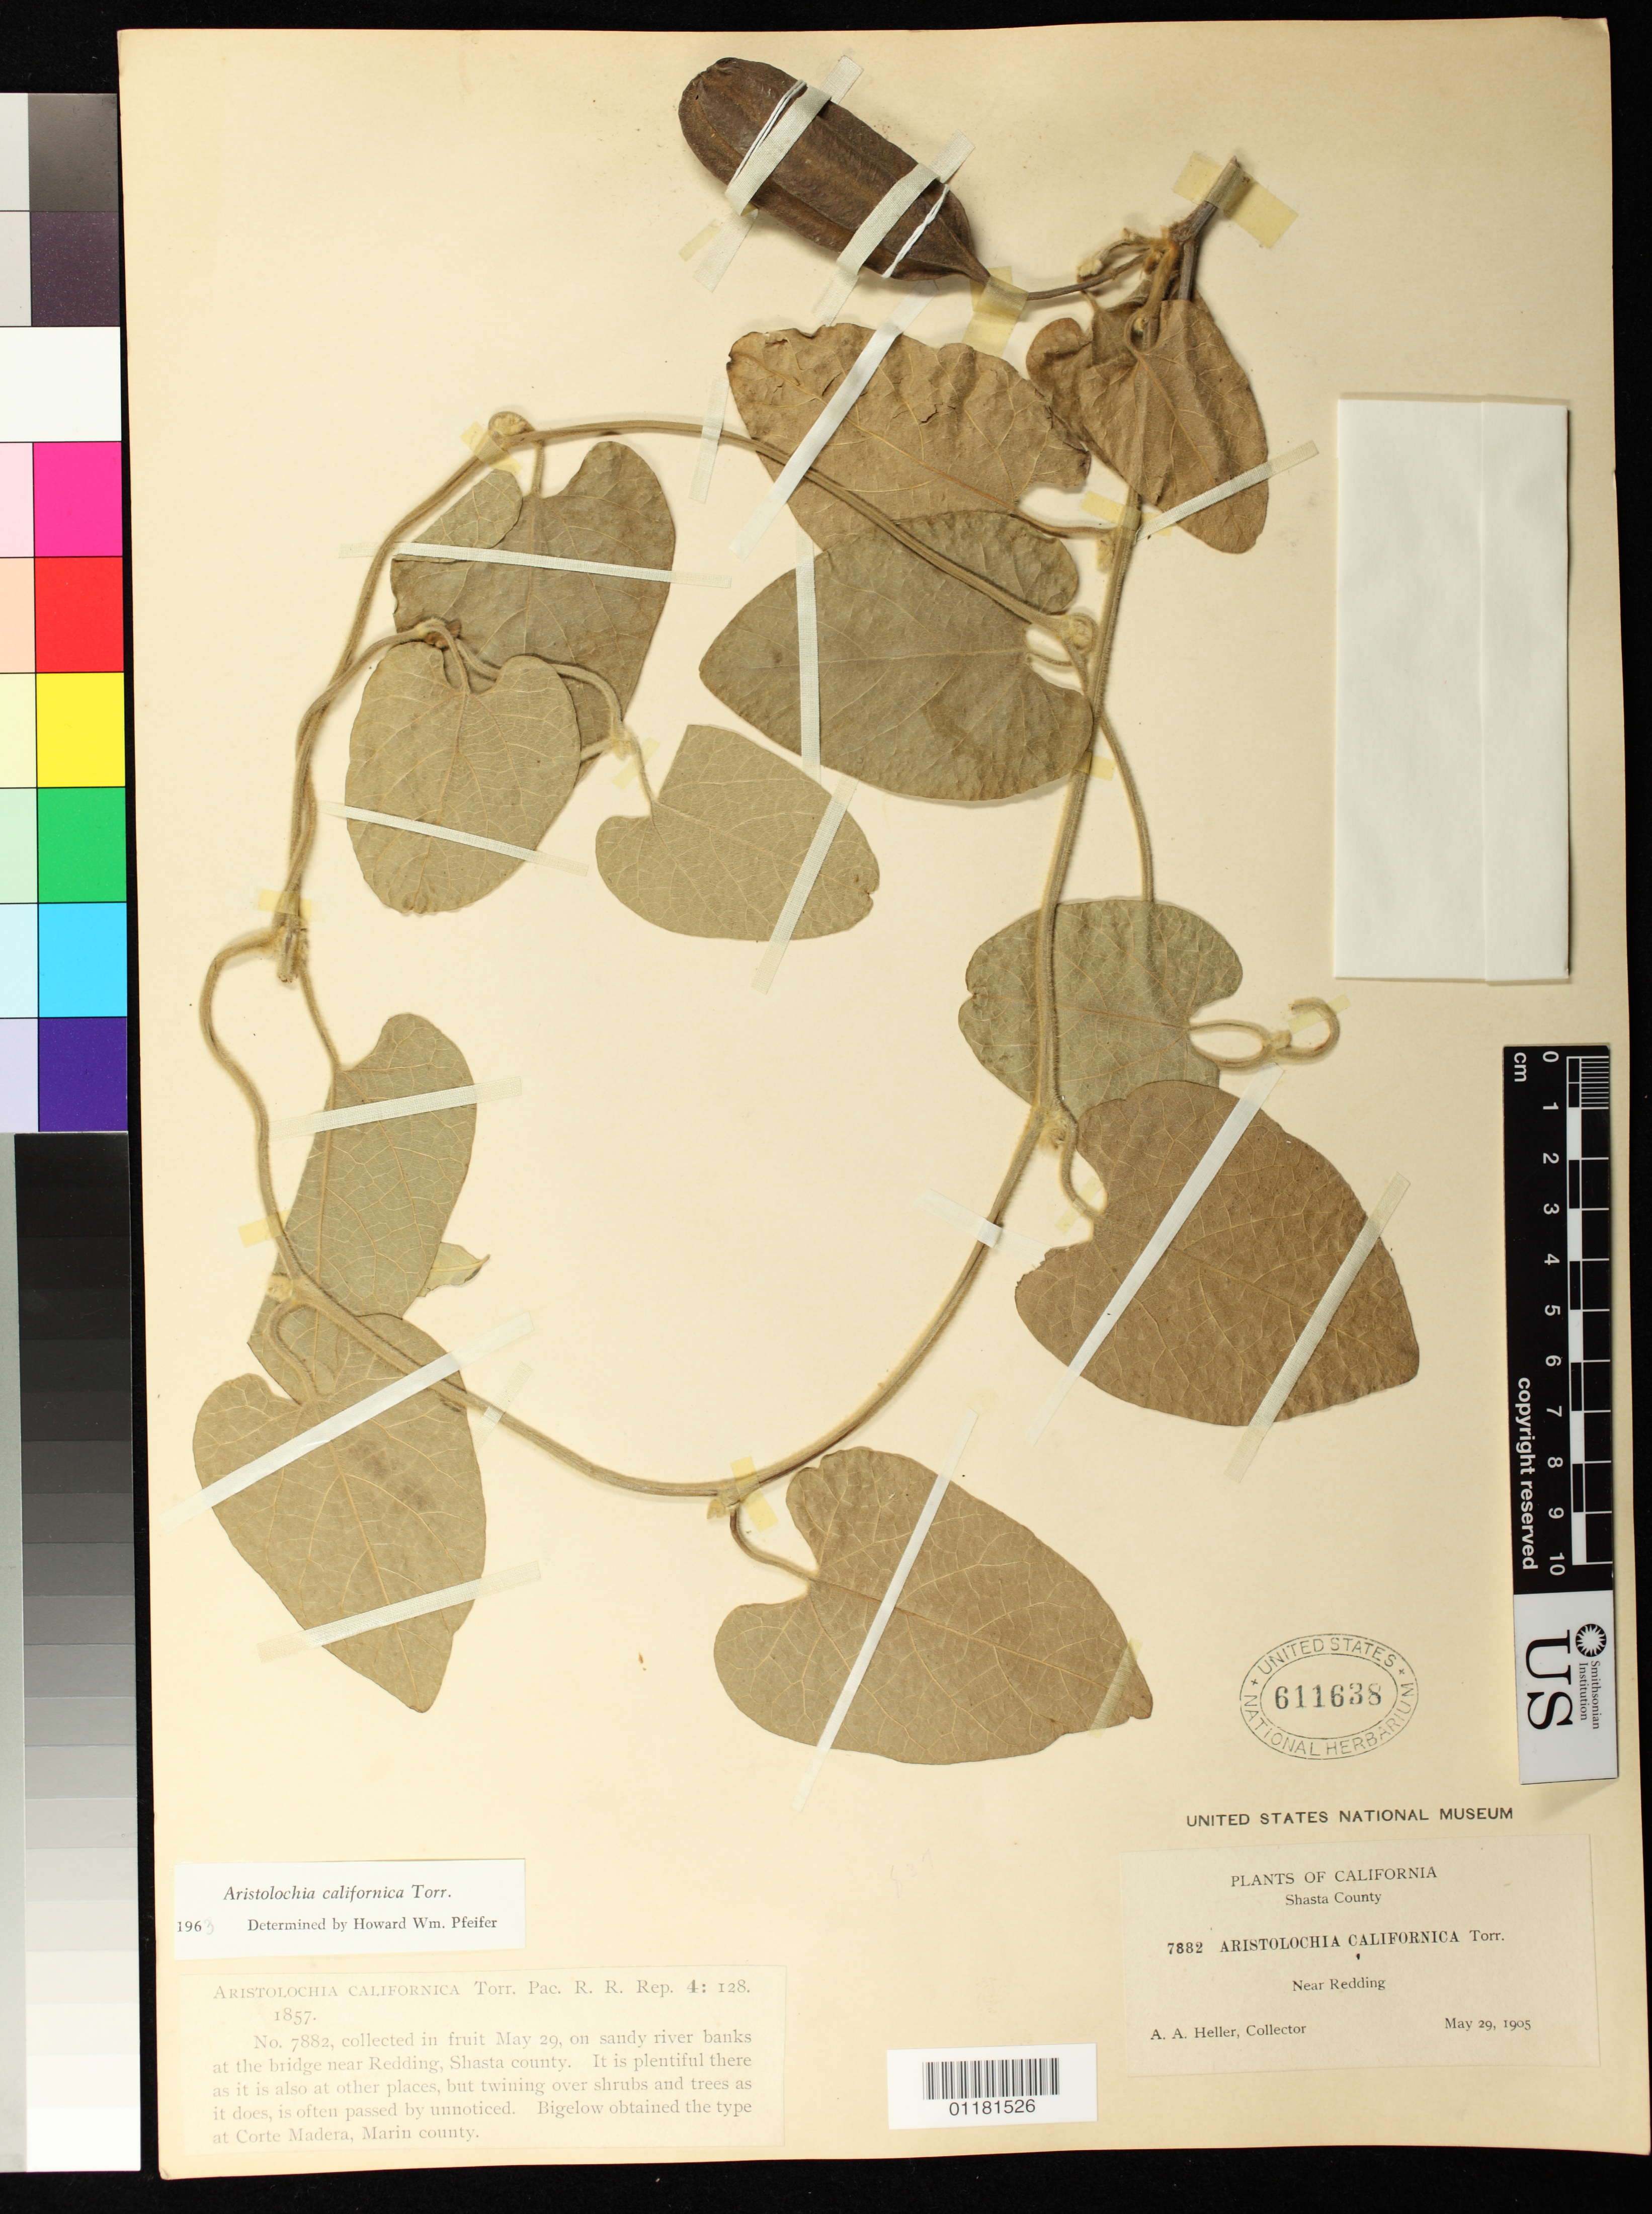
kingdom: Plantae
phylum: Tracheophyta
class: Magnoliopsida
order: Piperales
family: Aristolochiaceae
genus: Aristolochia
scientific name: Aristolochia californica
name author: Torr.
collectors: A. A. Heller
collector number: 7882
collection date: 1905-05-29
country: United States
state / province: California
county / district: Shasta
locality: Near Redding, Shasta County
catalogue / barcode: US 611638